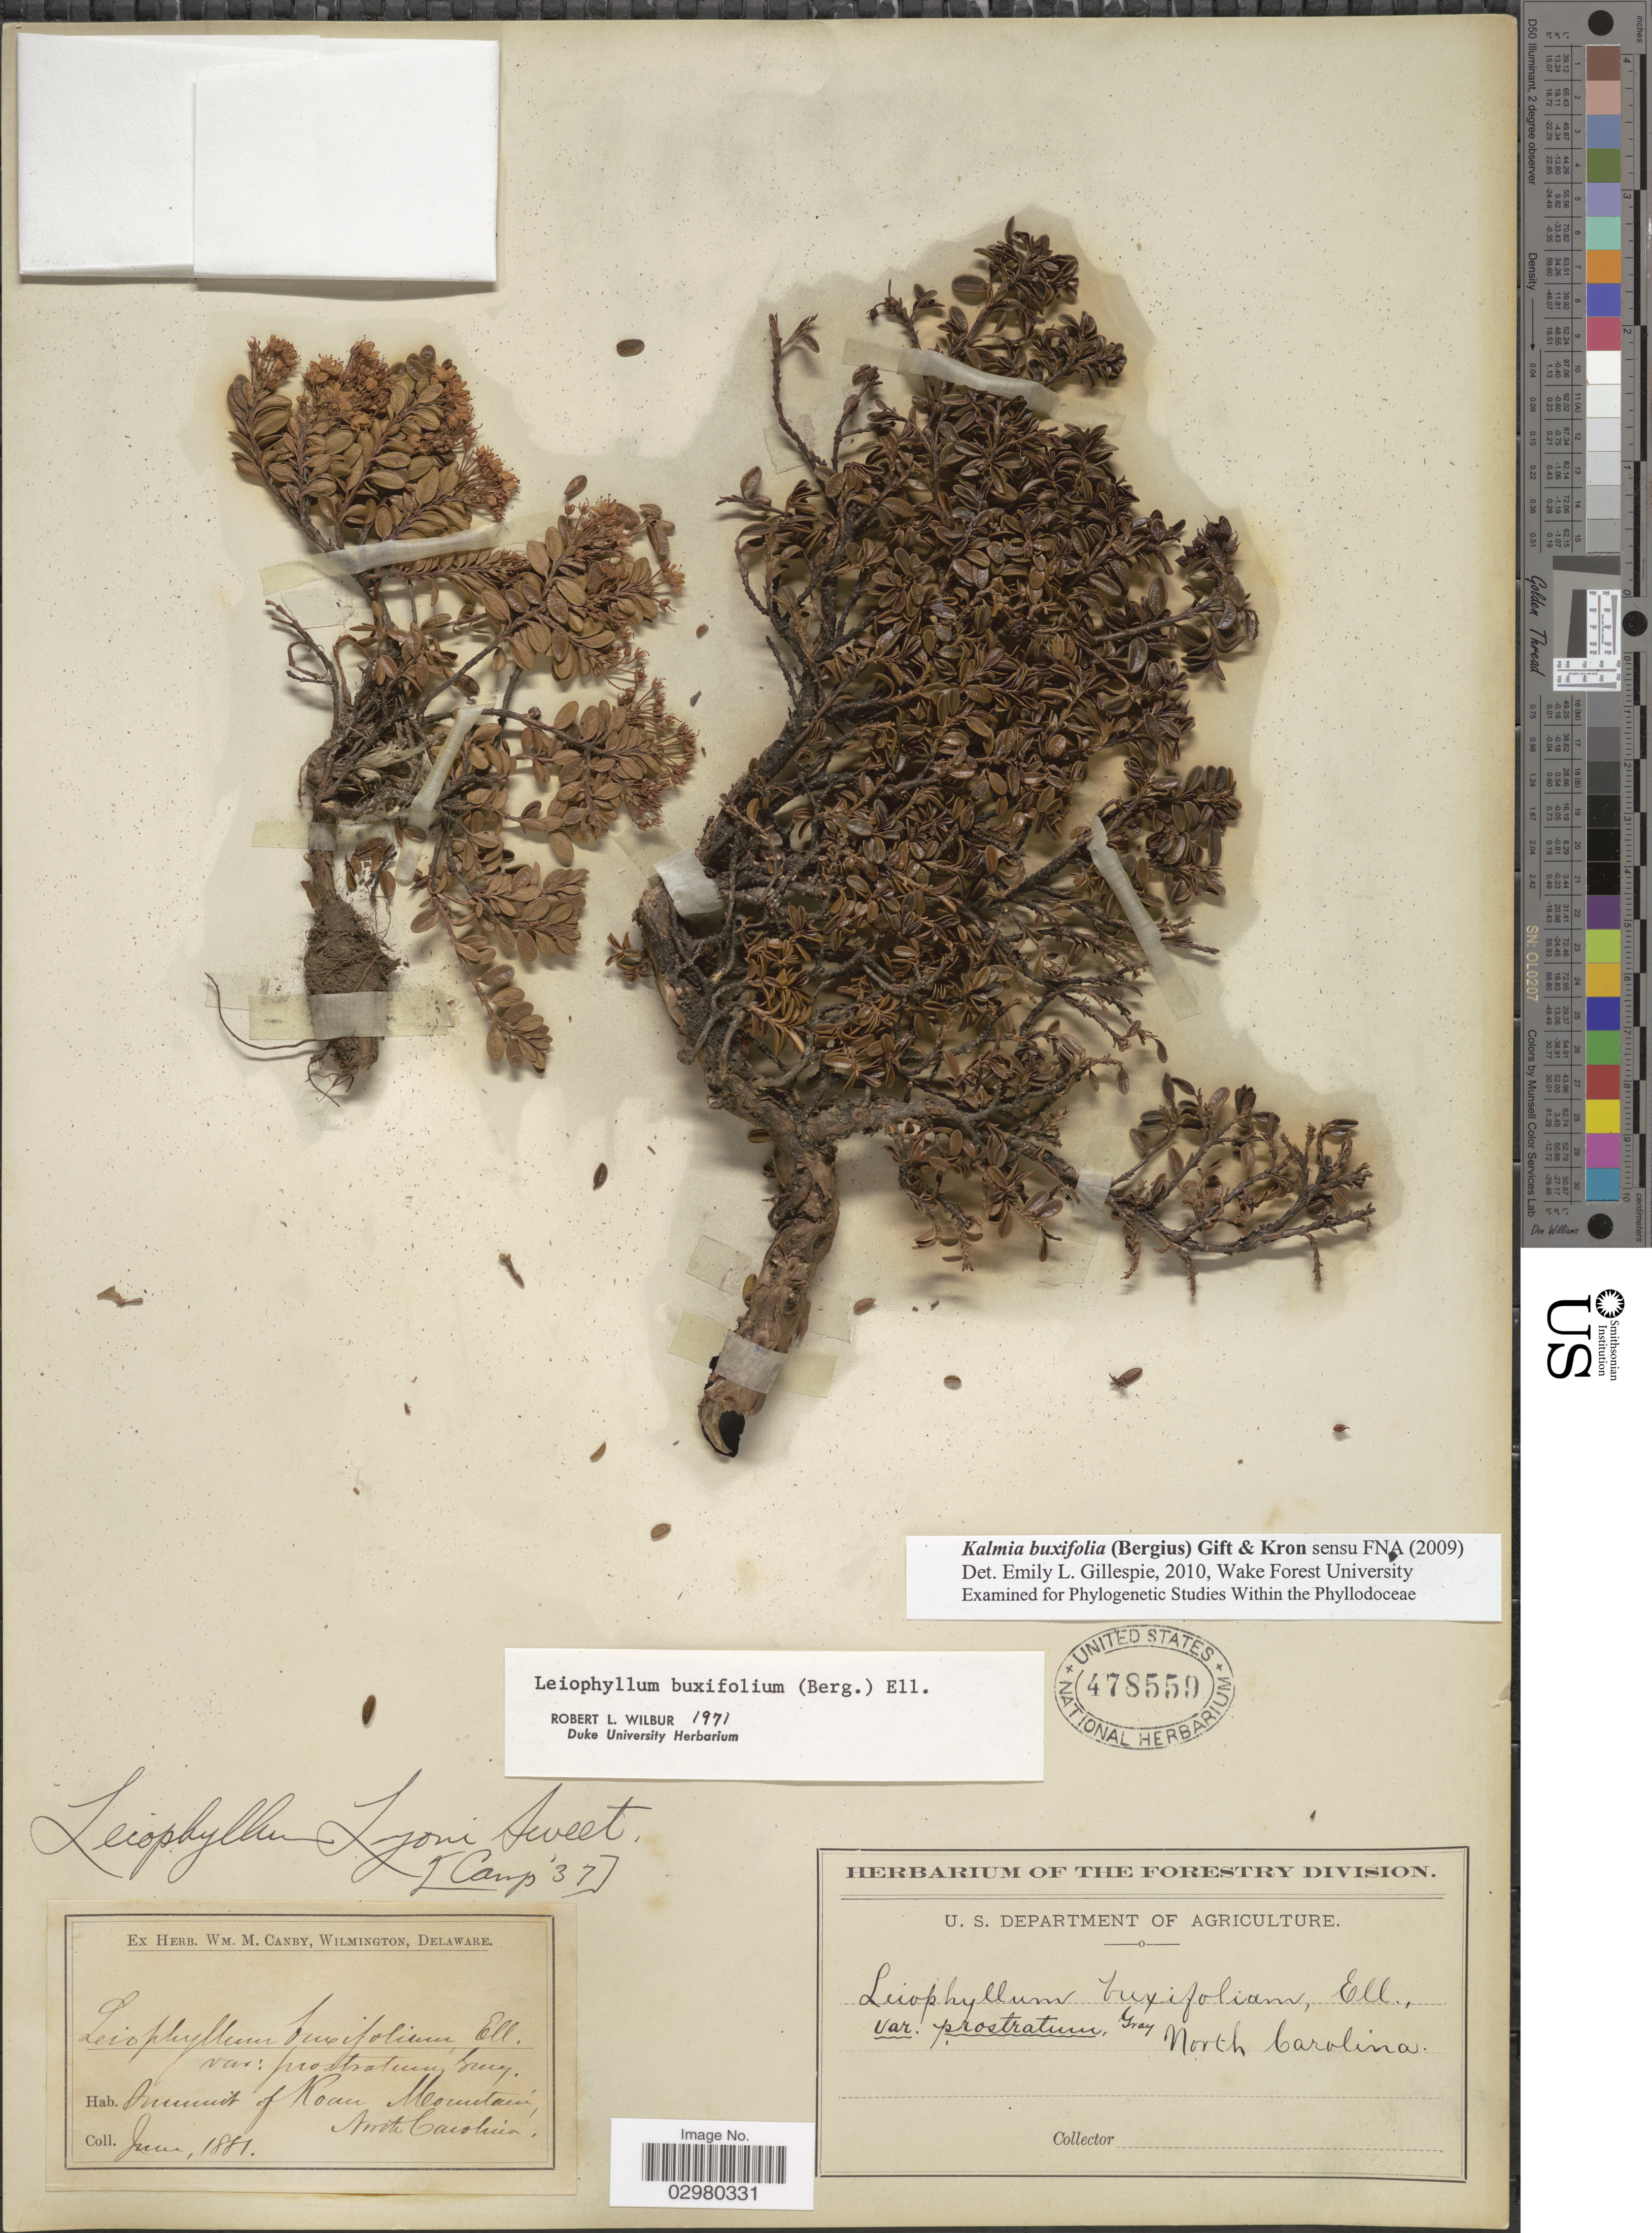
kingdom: Plantae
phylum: Tracheophyta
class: Magnoliopsida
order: Ericales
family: Ericaceae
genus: Leiophyllum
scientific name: Leiophyllum buxifolium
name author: (Bergius) Elliott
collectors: ex herb. W.M. Canby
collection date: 1881-06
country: United States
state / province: North Carolina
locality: Summit of Roan Mountain.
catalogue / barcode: US 478559